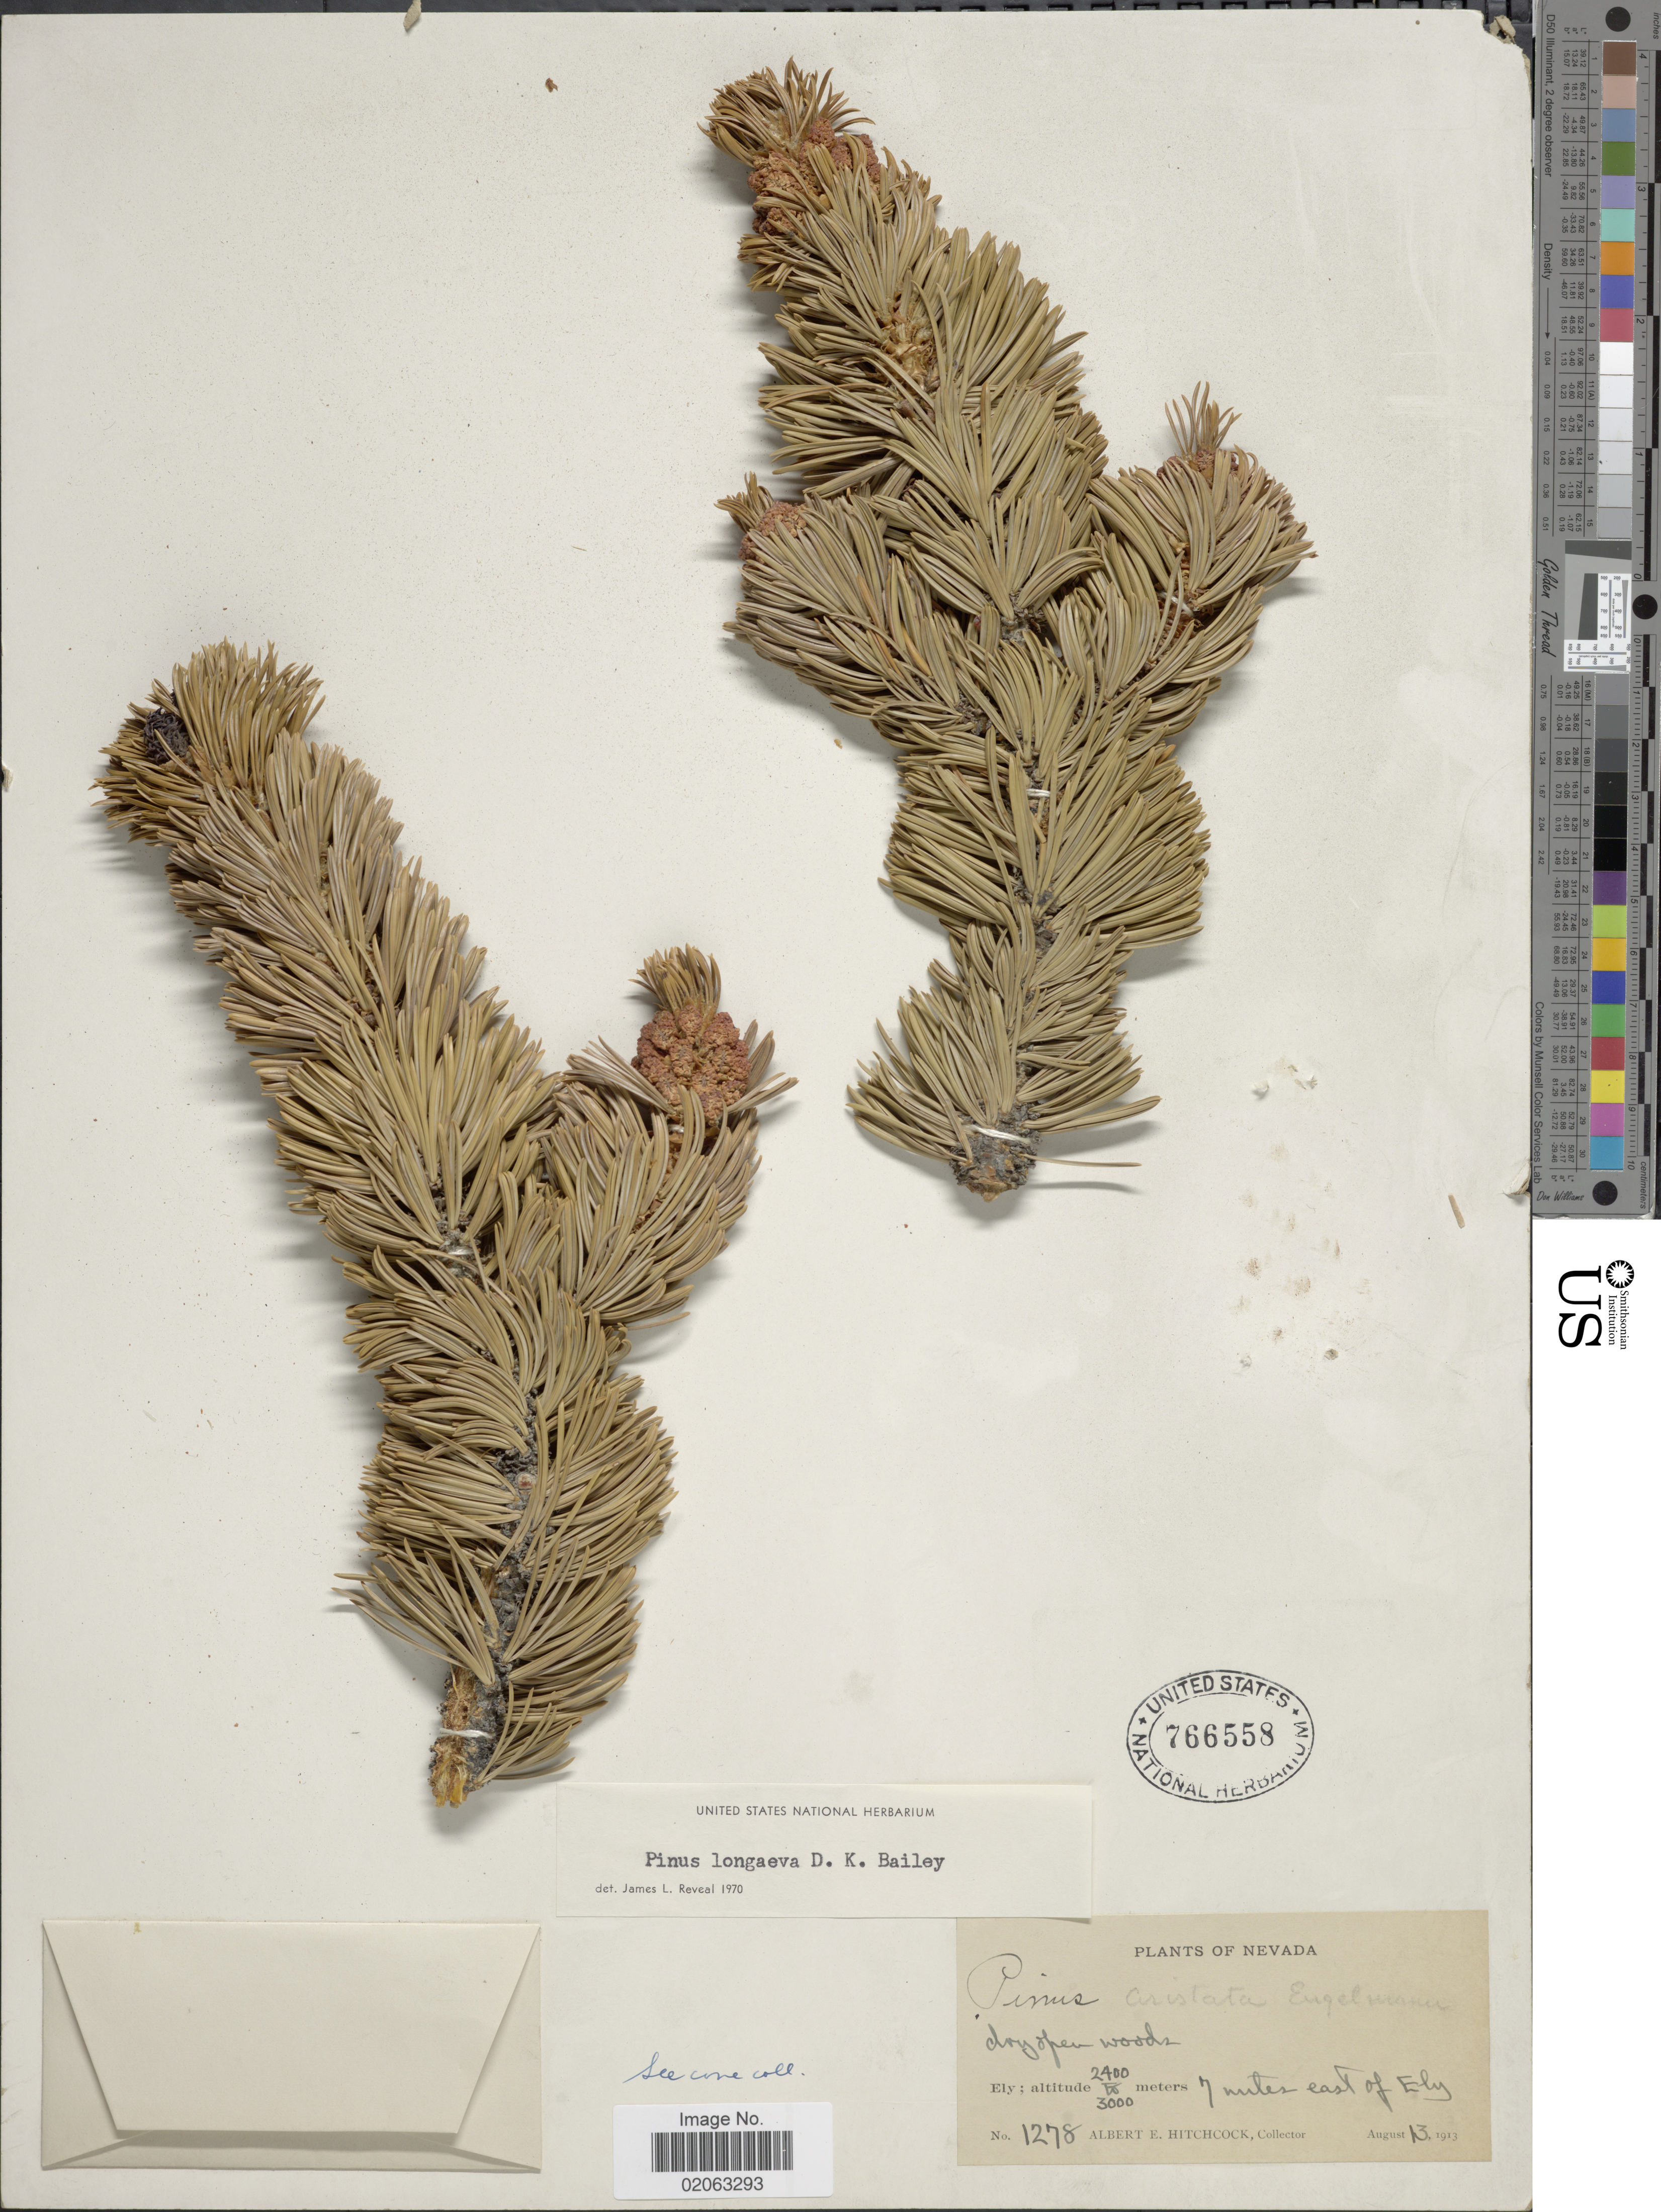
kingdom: Plantae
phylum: Tracheophyta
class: Pinopsida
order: Pinales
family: Pinaceae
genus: Pinus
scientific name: Pinus aristata var. longaeva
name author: (D.K. Bailey) Little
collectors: A. Hitchcock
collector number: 1278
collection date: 1913-08-13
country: United States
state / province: Nevada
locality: Dry open woods, Ely; 7 miles east of Ely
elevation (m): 2400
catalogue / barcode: US 766558